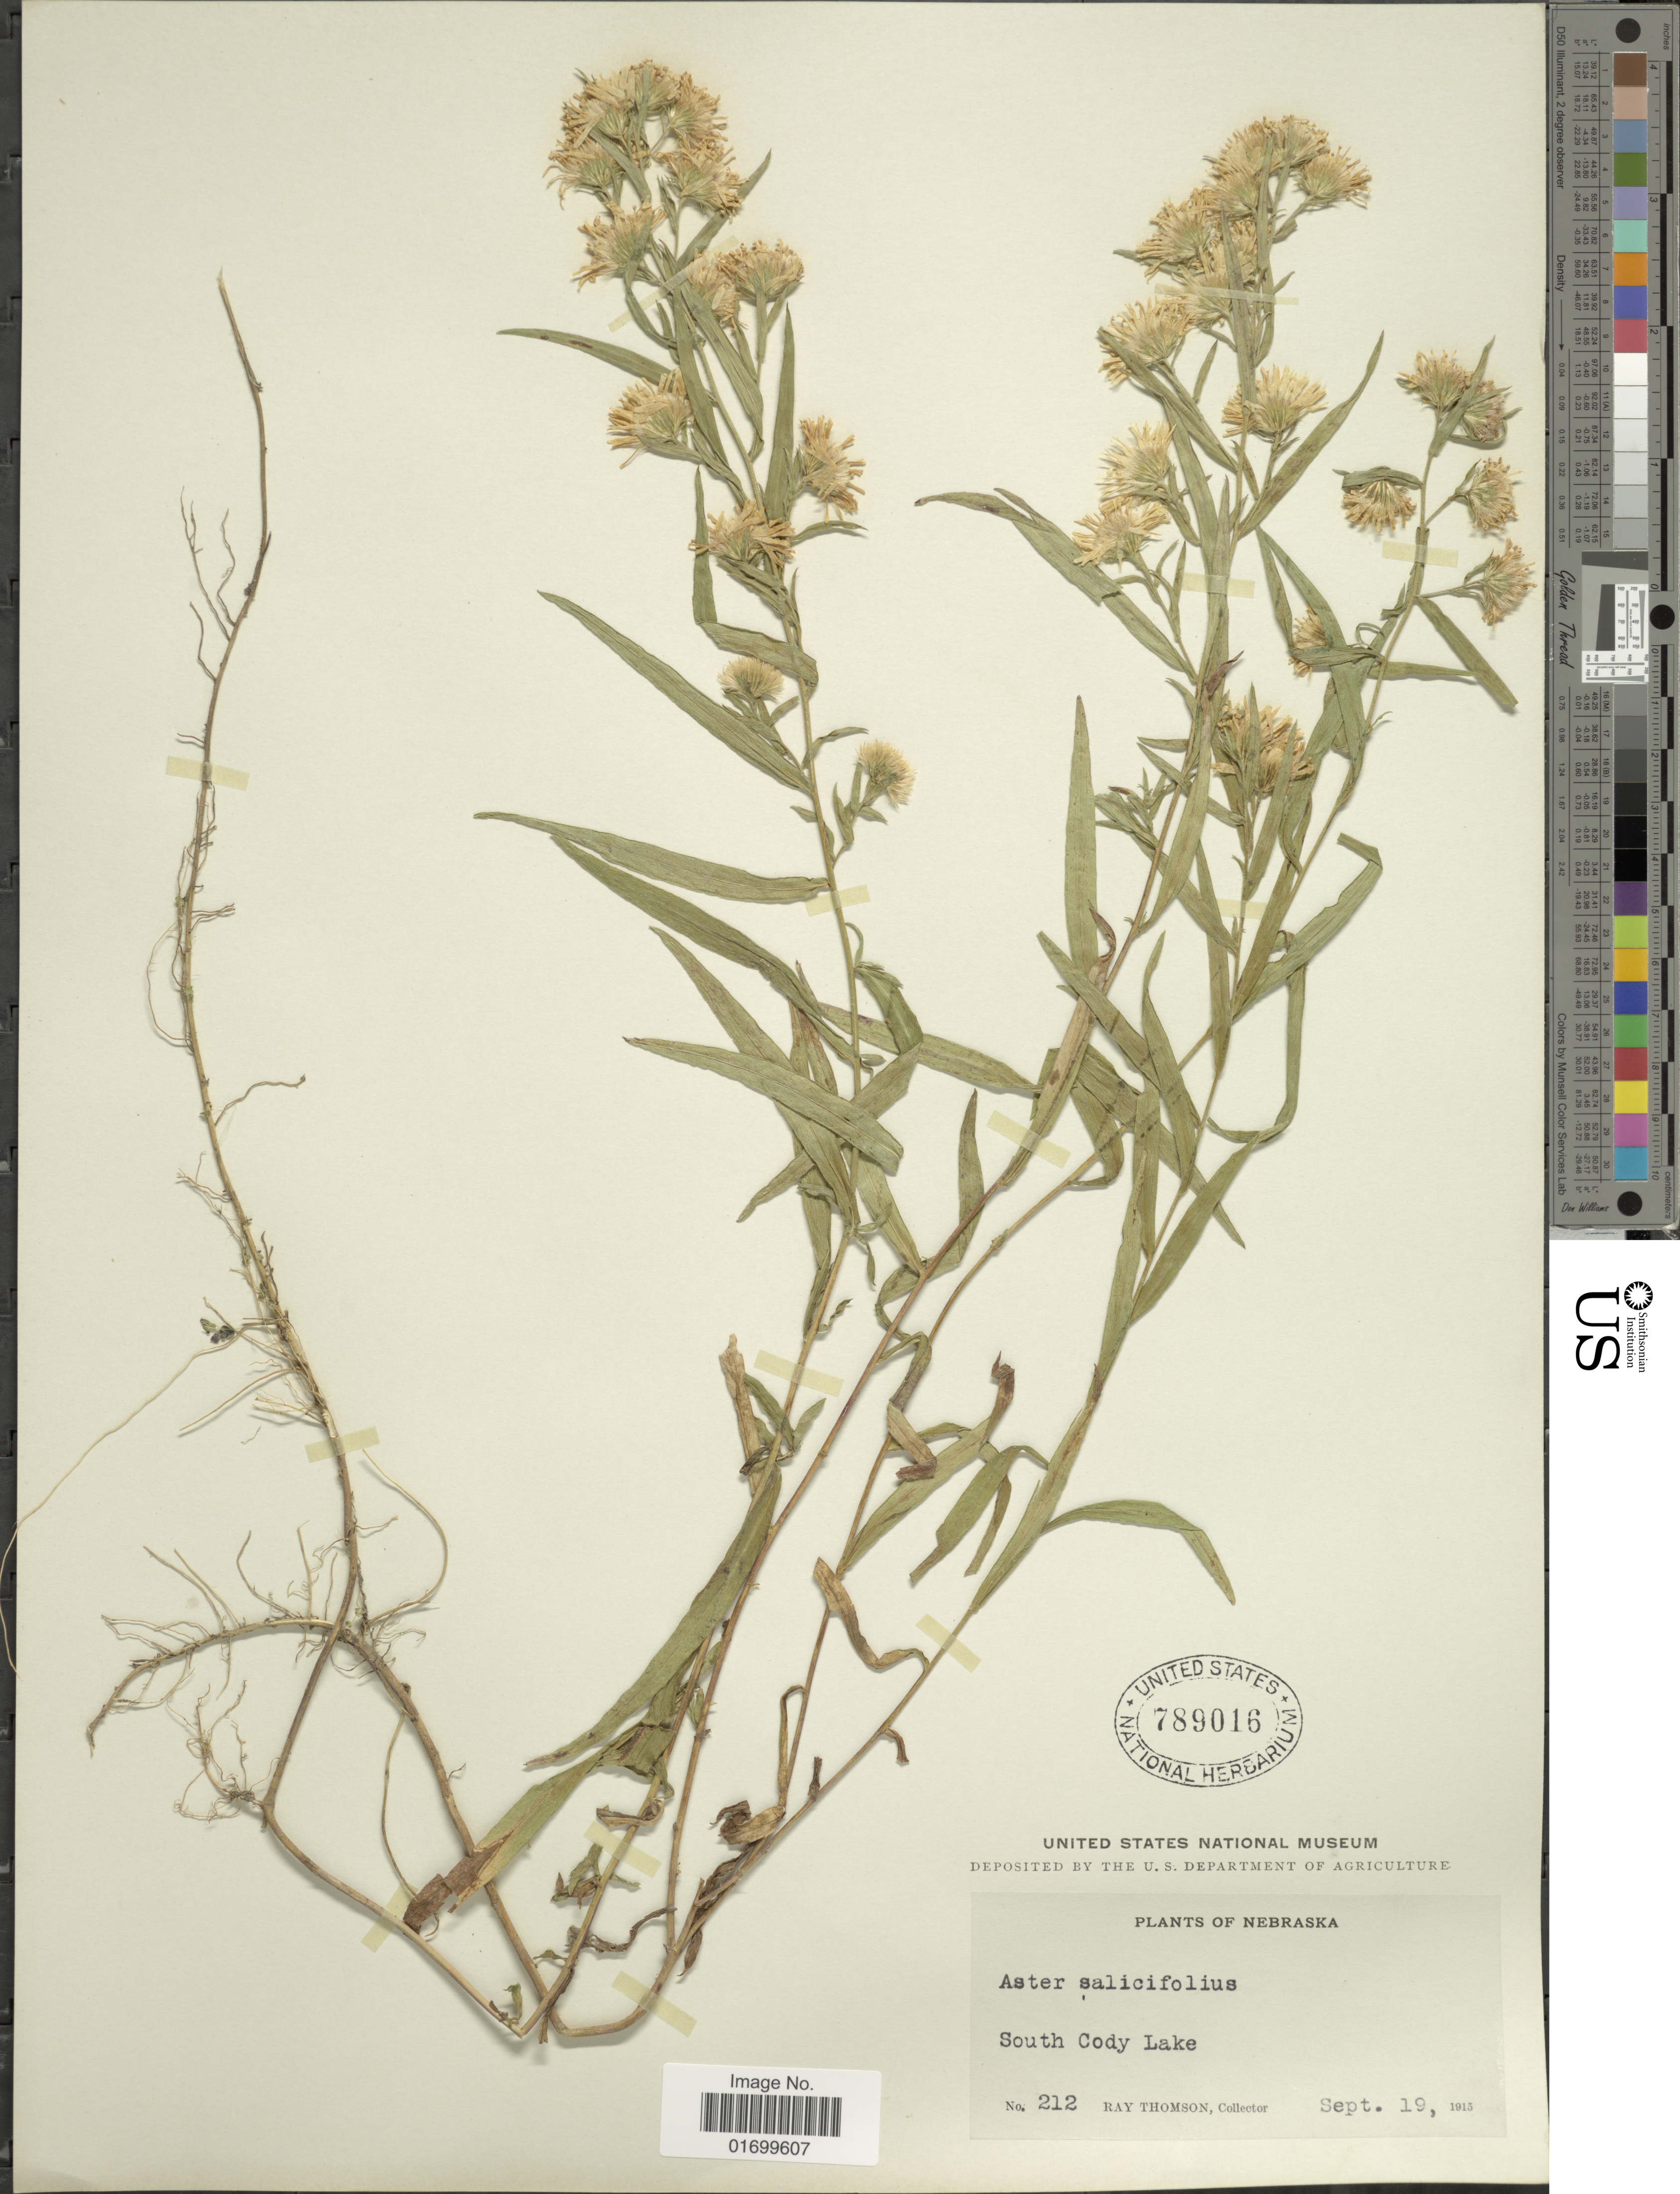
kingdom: Plantae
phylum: Tracheophyta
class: Magnoliopsida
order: Asterales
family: Asteraceae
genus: Symphyotrichum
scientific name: Symphyotrichum hesperium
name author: (A. Gray) Á. Löve & D. Löve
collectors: R. Thomson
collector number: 212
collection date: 1915-09-19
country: United States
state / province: Nebraska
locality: South Cody Lake.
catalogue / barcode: US 789016